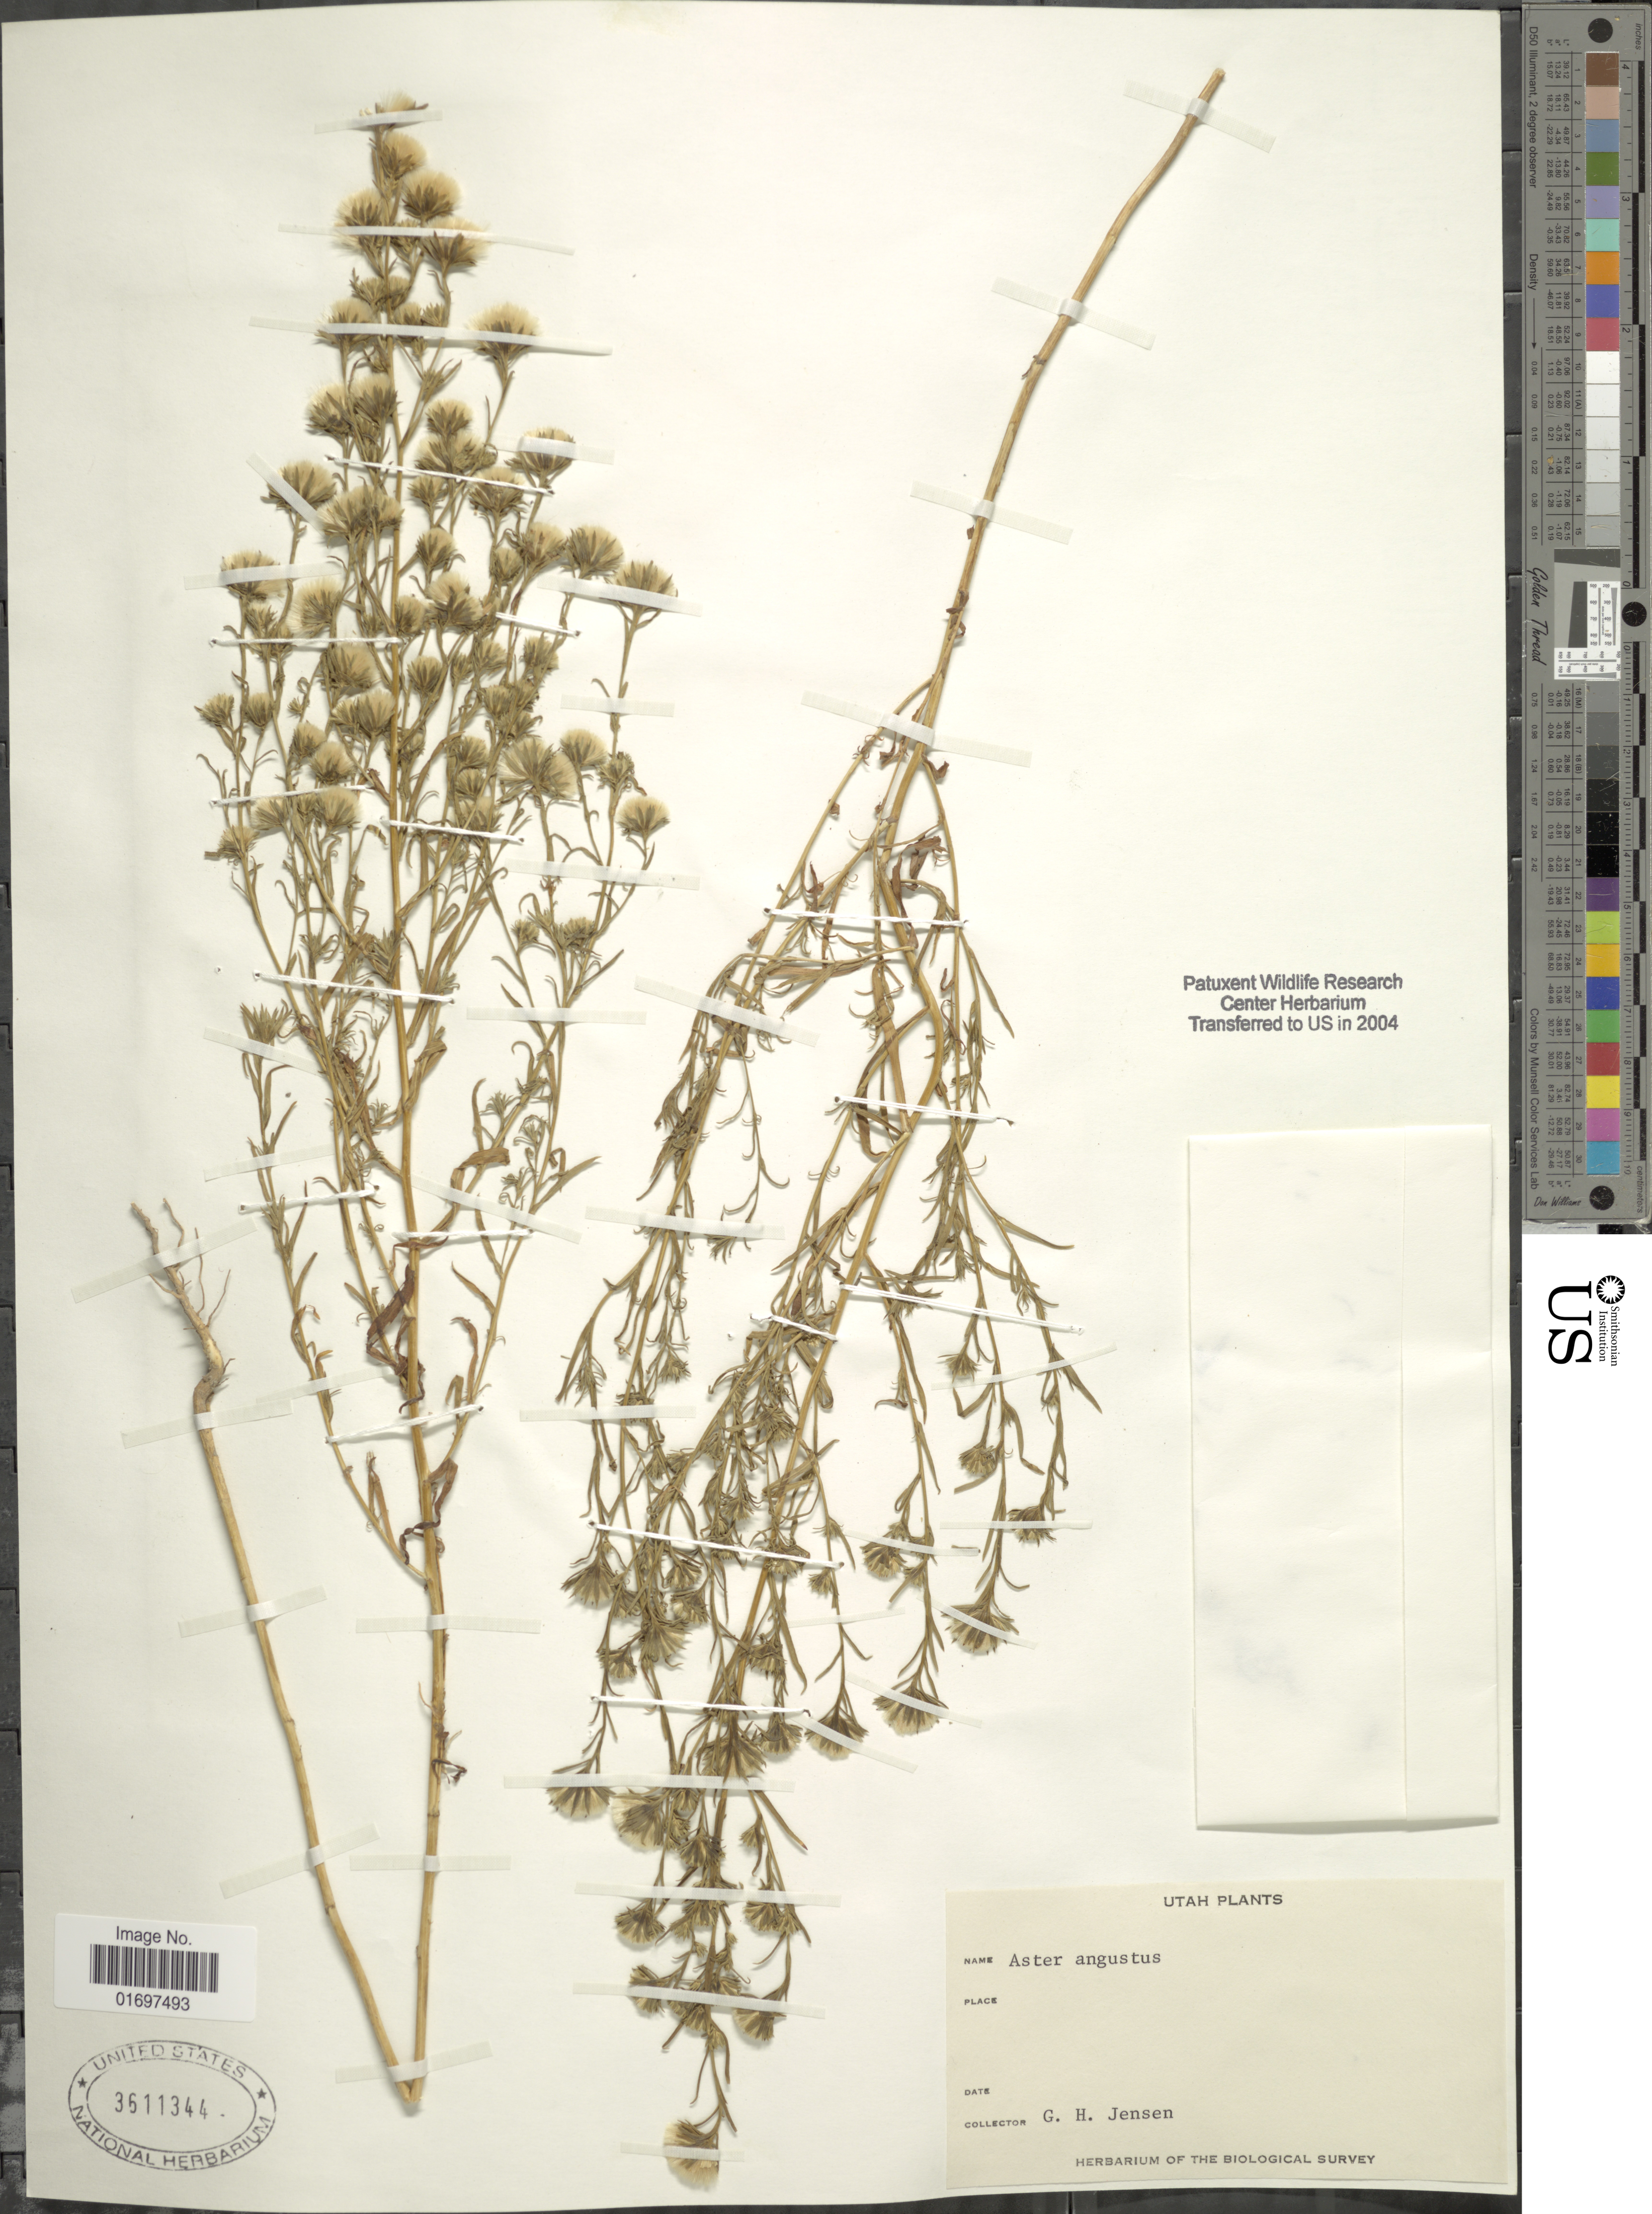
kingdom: Plantae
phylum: Tracheophyta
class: Magnoliopsida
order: Asterales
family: Asteraceae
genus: Symphyotrichum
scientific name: Symphyotrichum ciliatum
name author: (Ledeb.) G.L. Nesom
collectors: G. H. Jensen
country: United States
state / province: Utah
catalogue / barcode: US 3611344